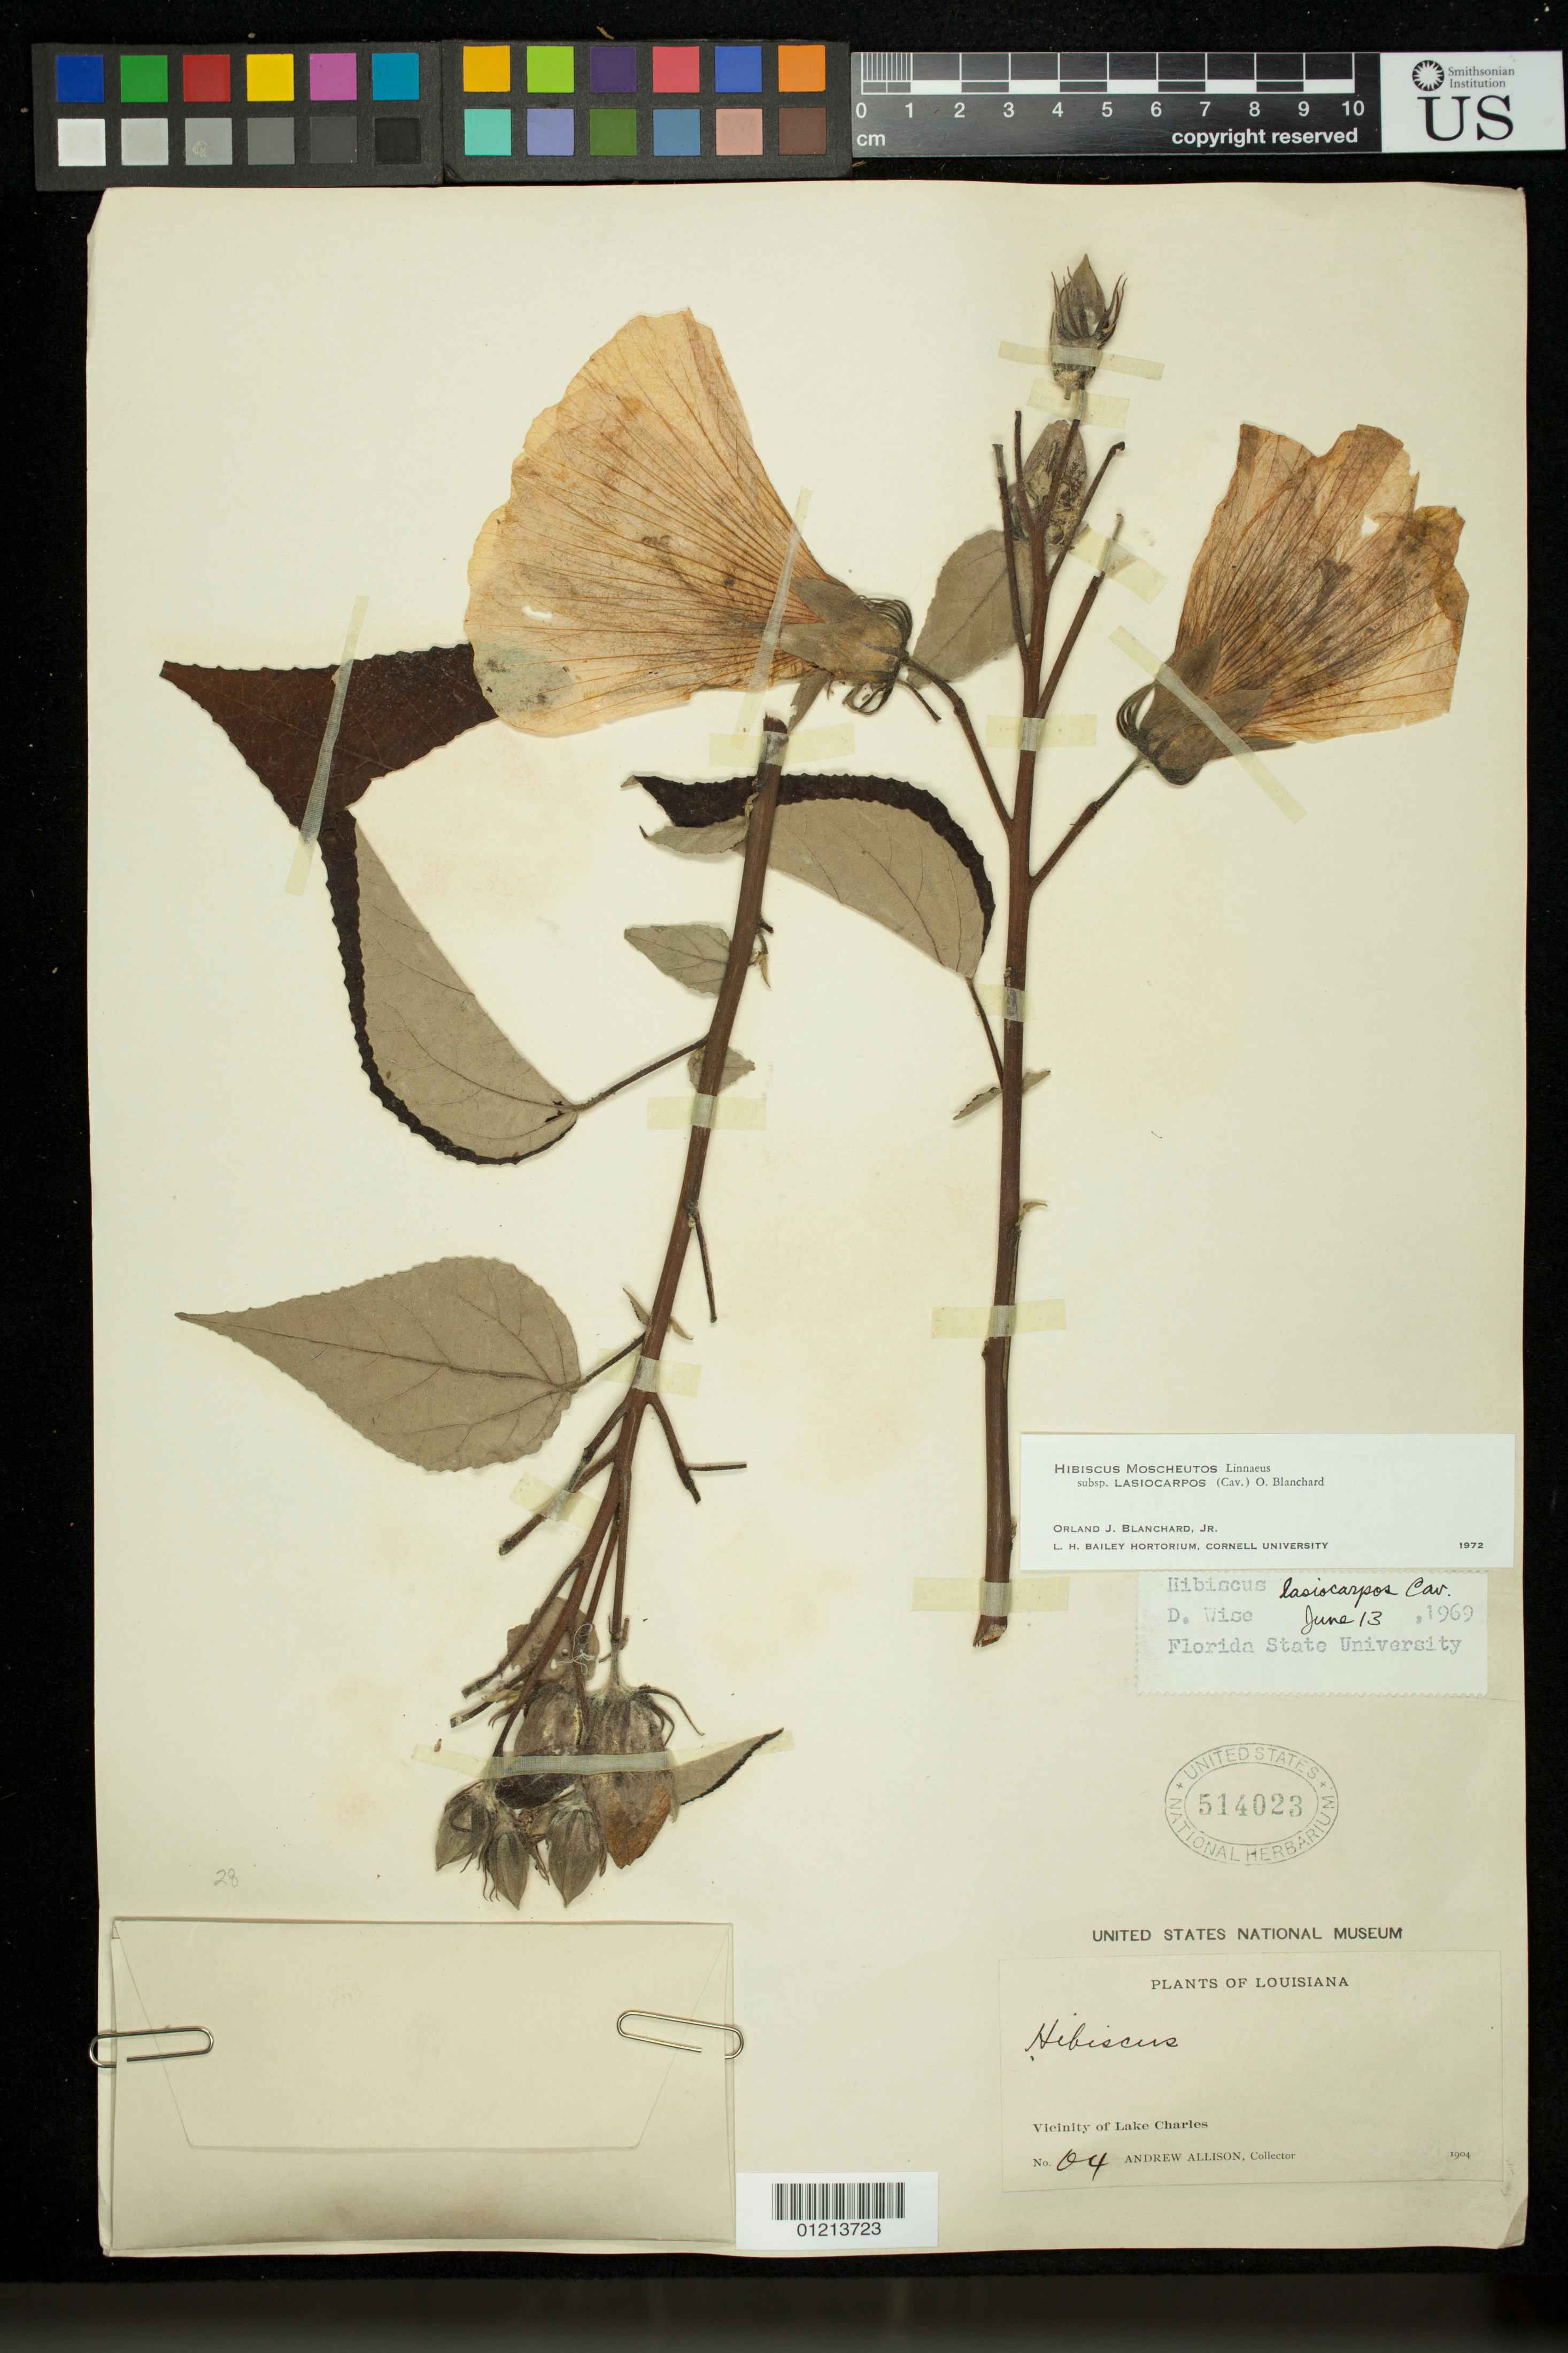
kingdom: Plantae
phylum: Tracheophyta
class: Magnoliopsida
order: Malvales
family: Malvaceae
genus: Hibiscus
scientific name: Hibiscus moscheutos subsp. lasiocarpos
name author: (Cav.) O.J. Blanch.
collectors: A. Allison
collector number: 64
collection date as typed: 1904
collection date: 1904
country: United States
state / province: Louisiana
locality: Vicinity of lake charles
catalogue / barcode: US 514023